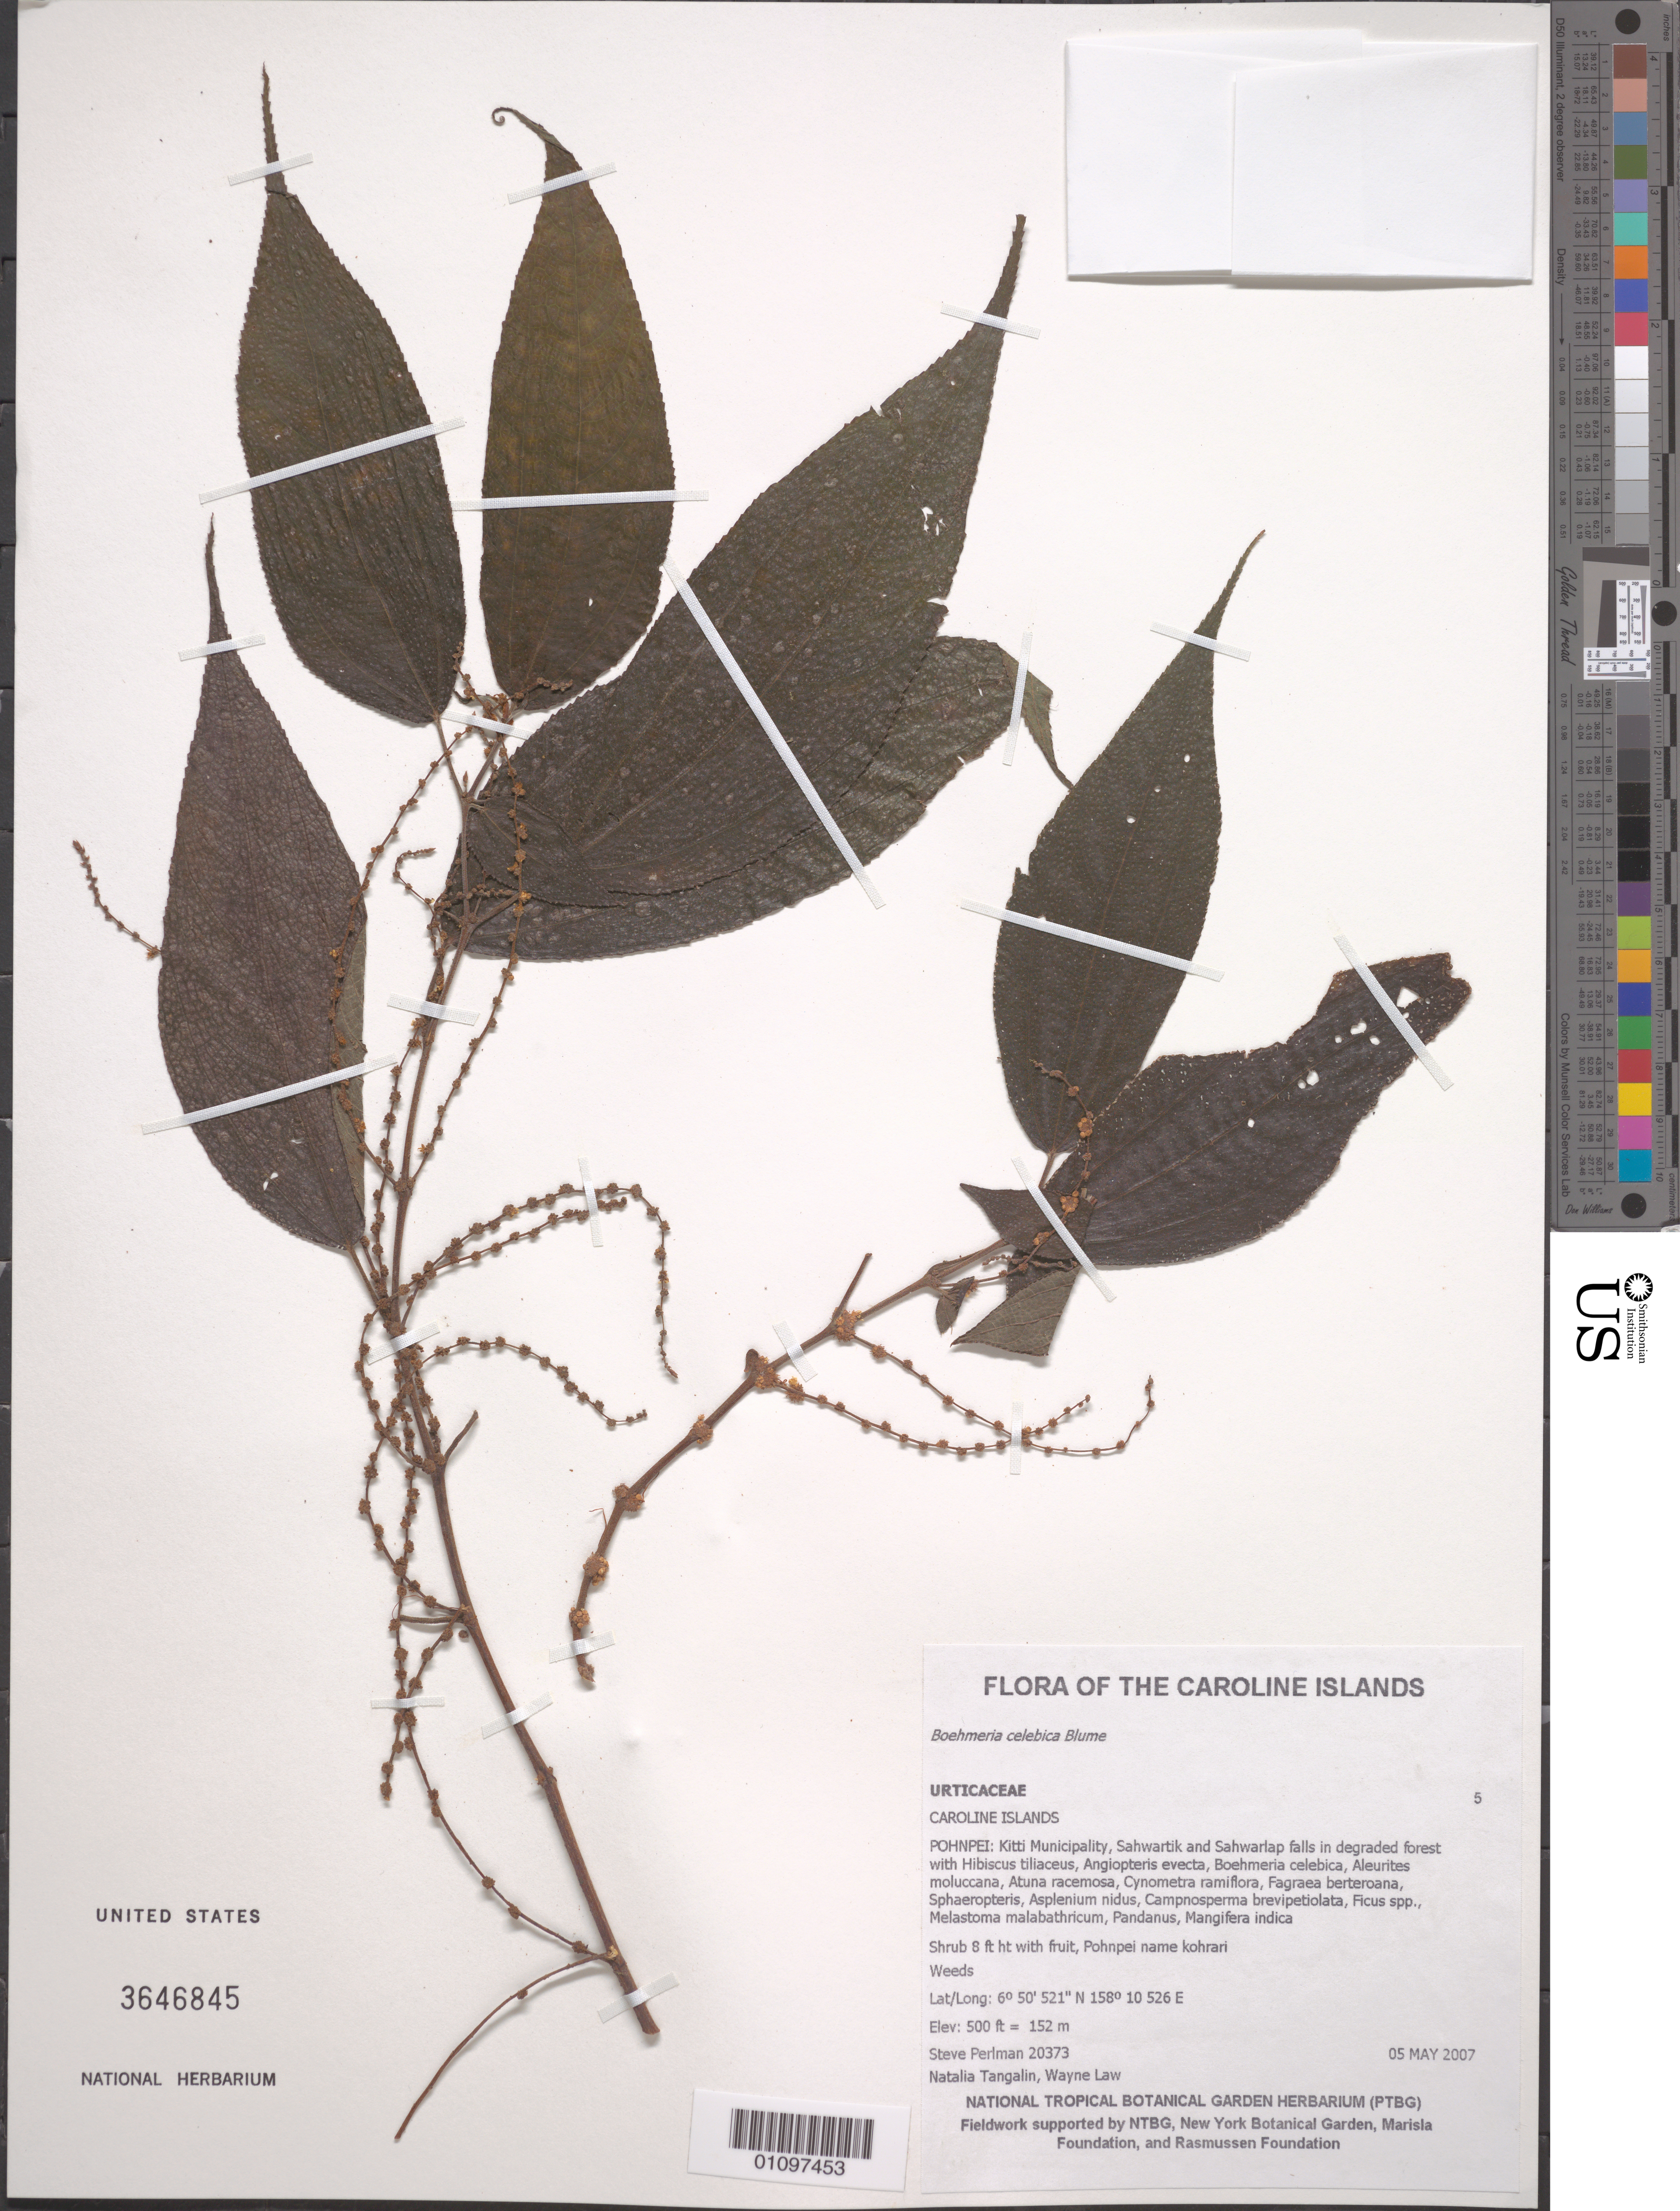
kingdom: Plantae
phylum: Tracheophyta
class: Magnoliopsida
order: Rosales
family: Urticaceae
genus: Boehmeria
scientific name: Boehmeria celebica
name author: Blume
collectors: S. Perlman, N. Tangalin & W. Law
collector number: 20373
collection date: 2007-05-05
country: Micronesia, Federated States of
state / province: Pohnpei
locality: The Caroline Islands. Kitti Municipality, Sahwartik and Sahwarlap falls.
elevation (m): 152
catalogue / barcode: US 3646845